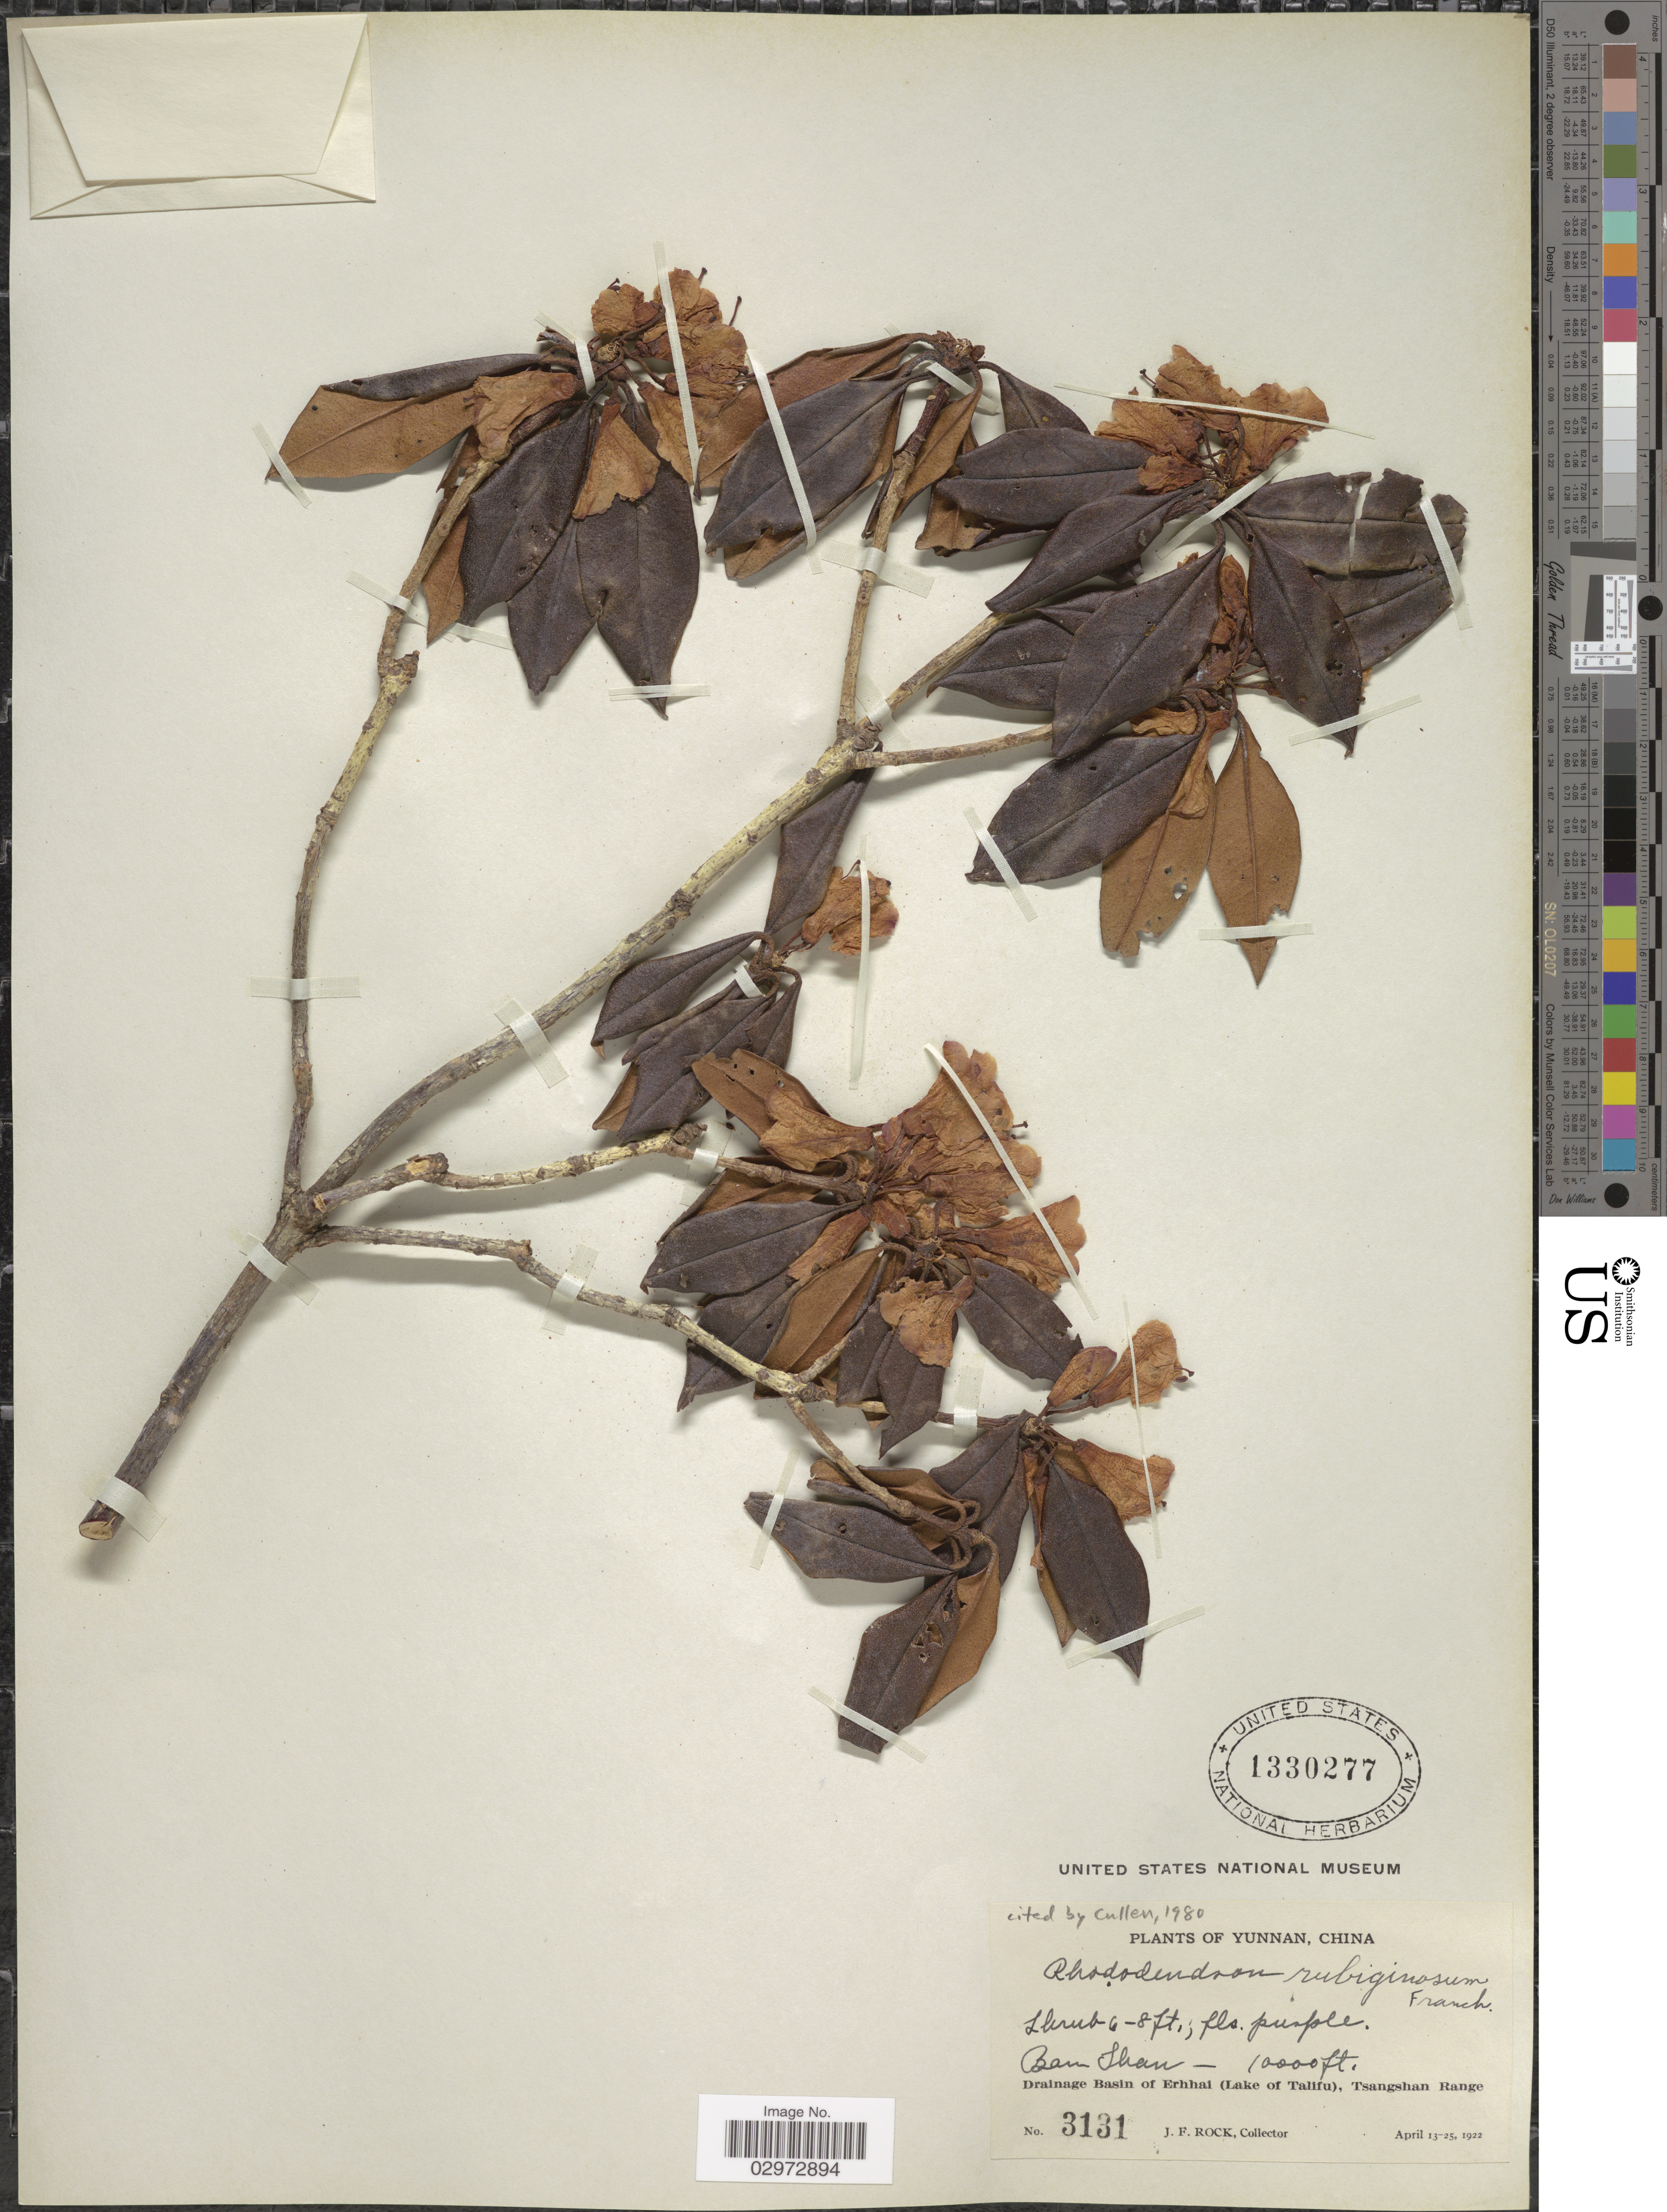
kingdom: Plantae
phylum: Tracheophyta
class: Magnoliopsida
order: Ericales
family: Ericaceae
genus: Rhododendron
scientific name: Rhododendron rubiginosum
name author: Franch.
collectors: J. Rock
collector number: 3131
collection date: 1922-04-13/1922-04-25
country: China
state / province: Yunnan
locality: Ban Shan, Drainage Basin of Erhhai (Lake of Talifu), Tsangshan Range.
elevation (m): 3048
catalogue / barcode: US 1330277